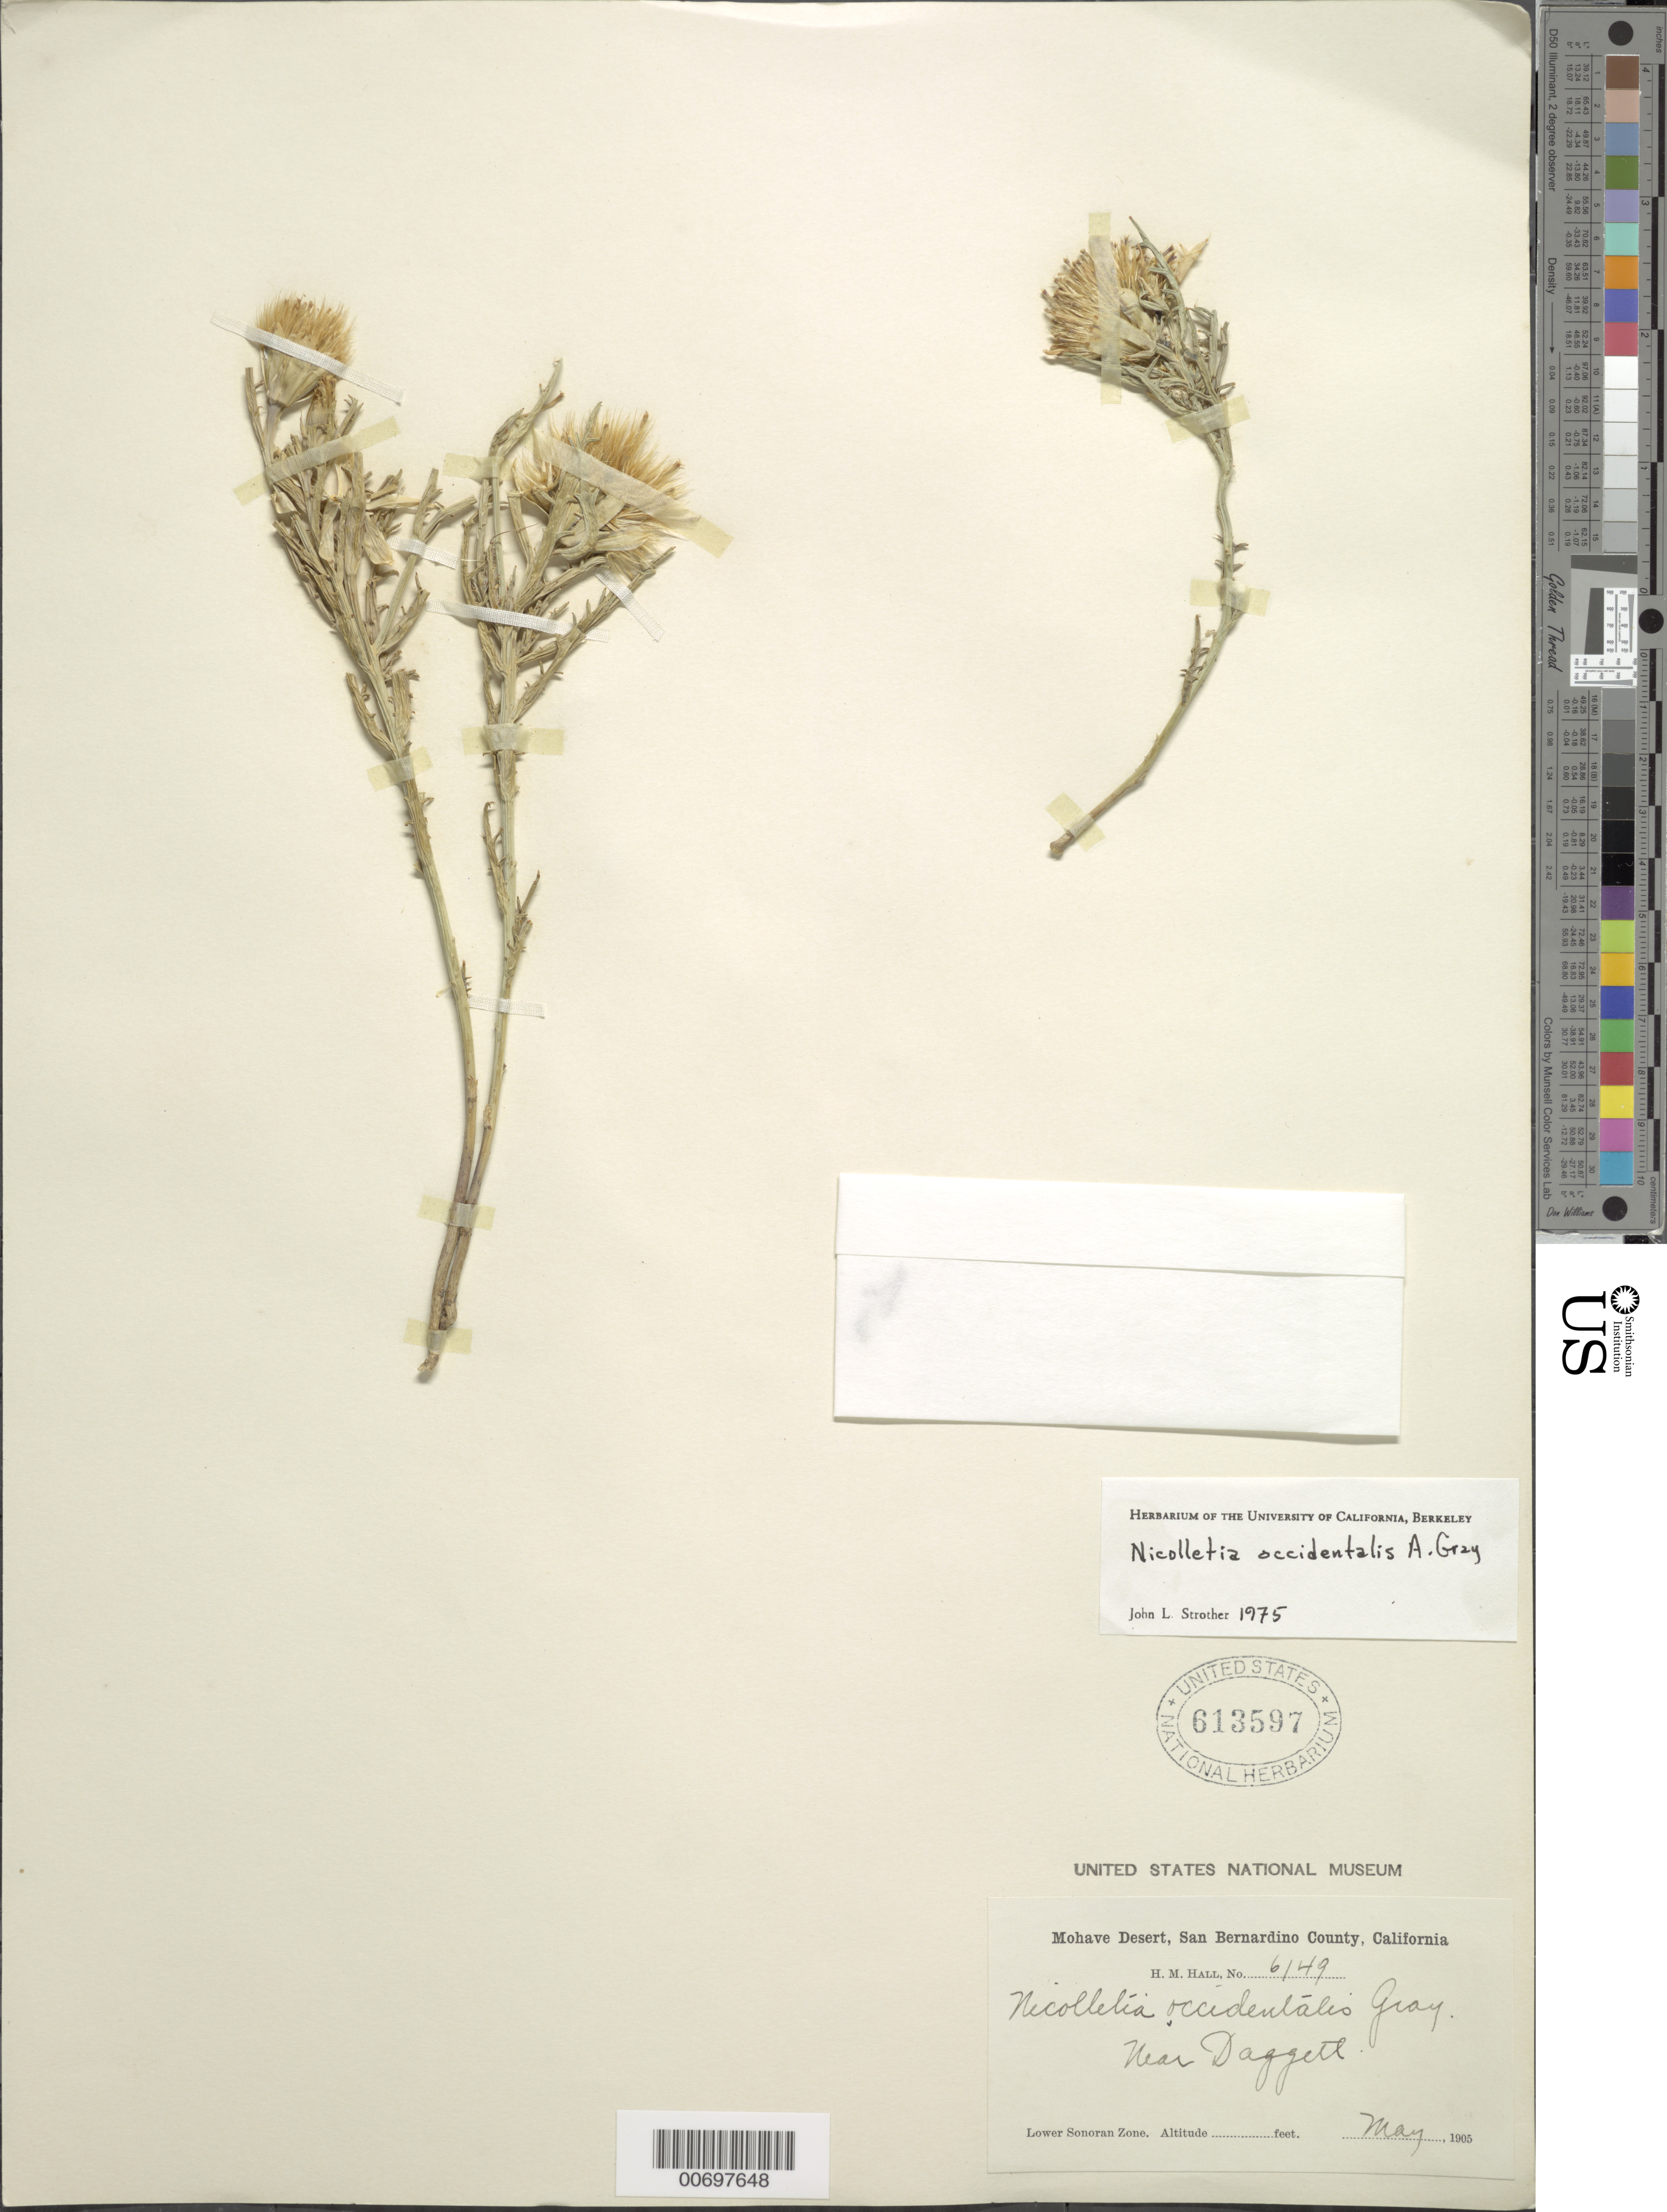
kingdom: Plantae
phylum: Tracheophyta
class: Magnoliopsida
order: Asterales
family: Asteraceae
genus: Nicolletia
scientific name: Nicolletia occidentalis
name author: A. Gray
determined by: Strother, J. L., (UC), University of California Berkeley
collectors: H. M. Hall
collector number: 6149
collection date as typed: May 1905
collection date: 1905-05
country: United States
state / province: California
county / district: San Bernardino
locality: Mohave Desert, near Daggett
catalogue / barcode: US 613597